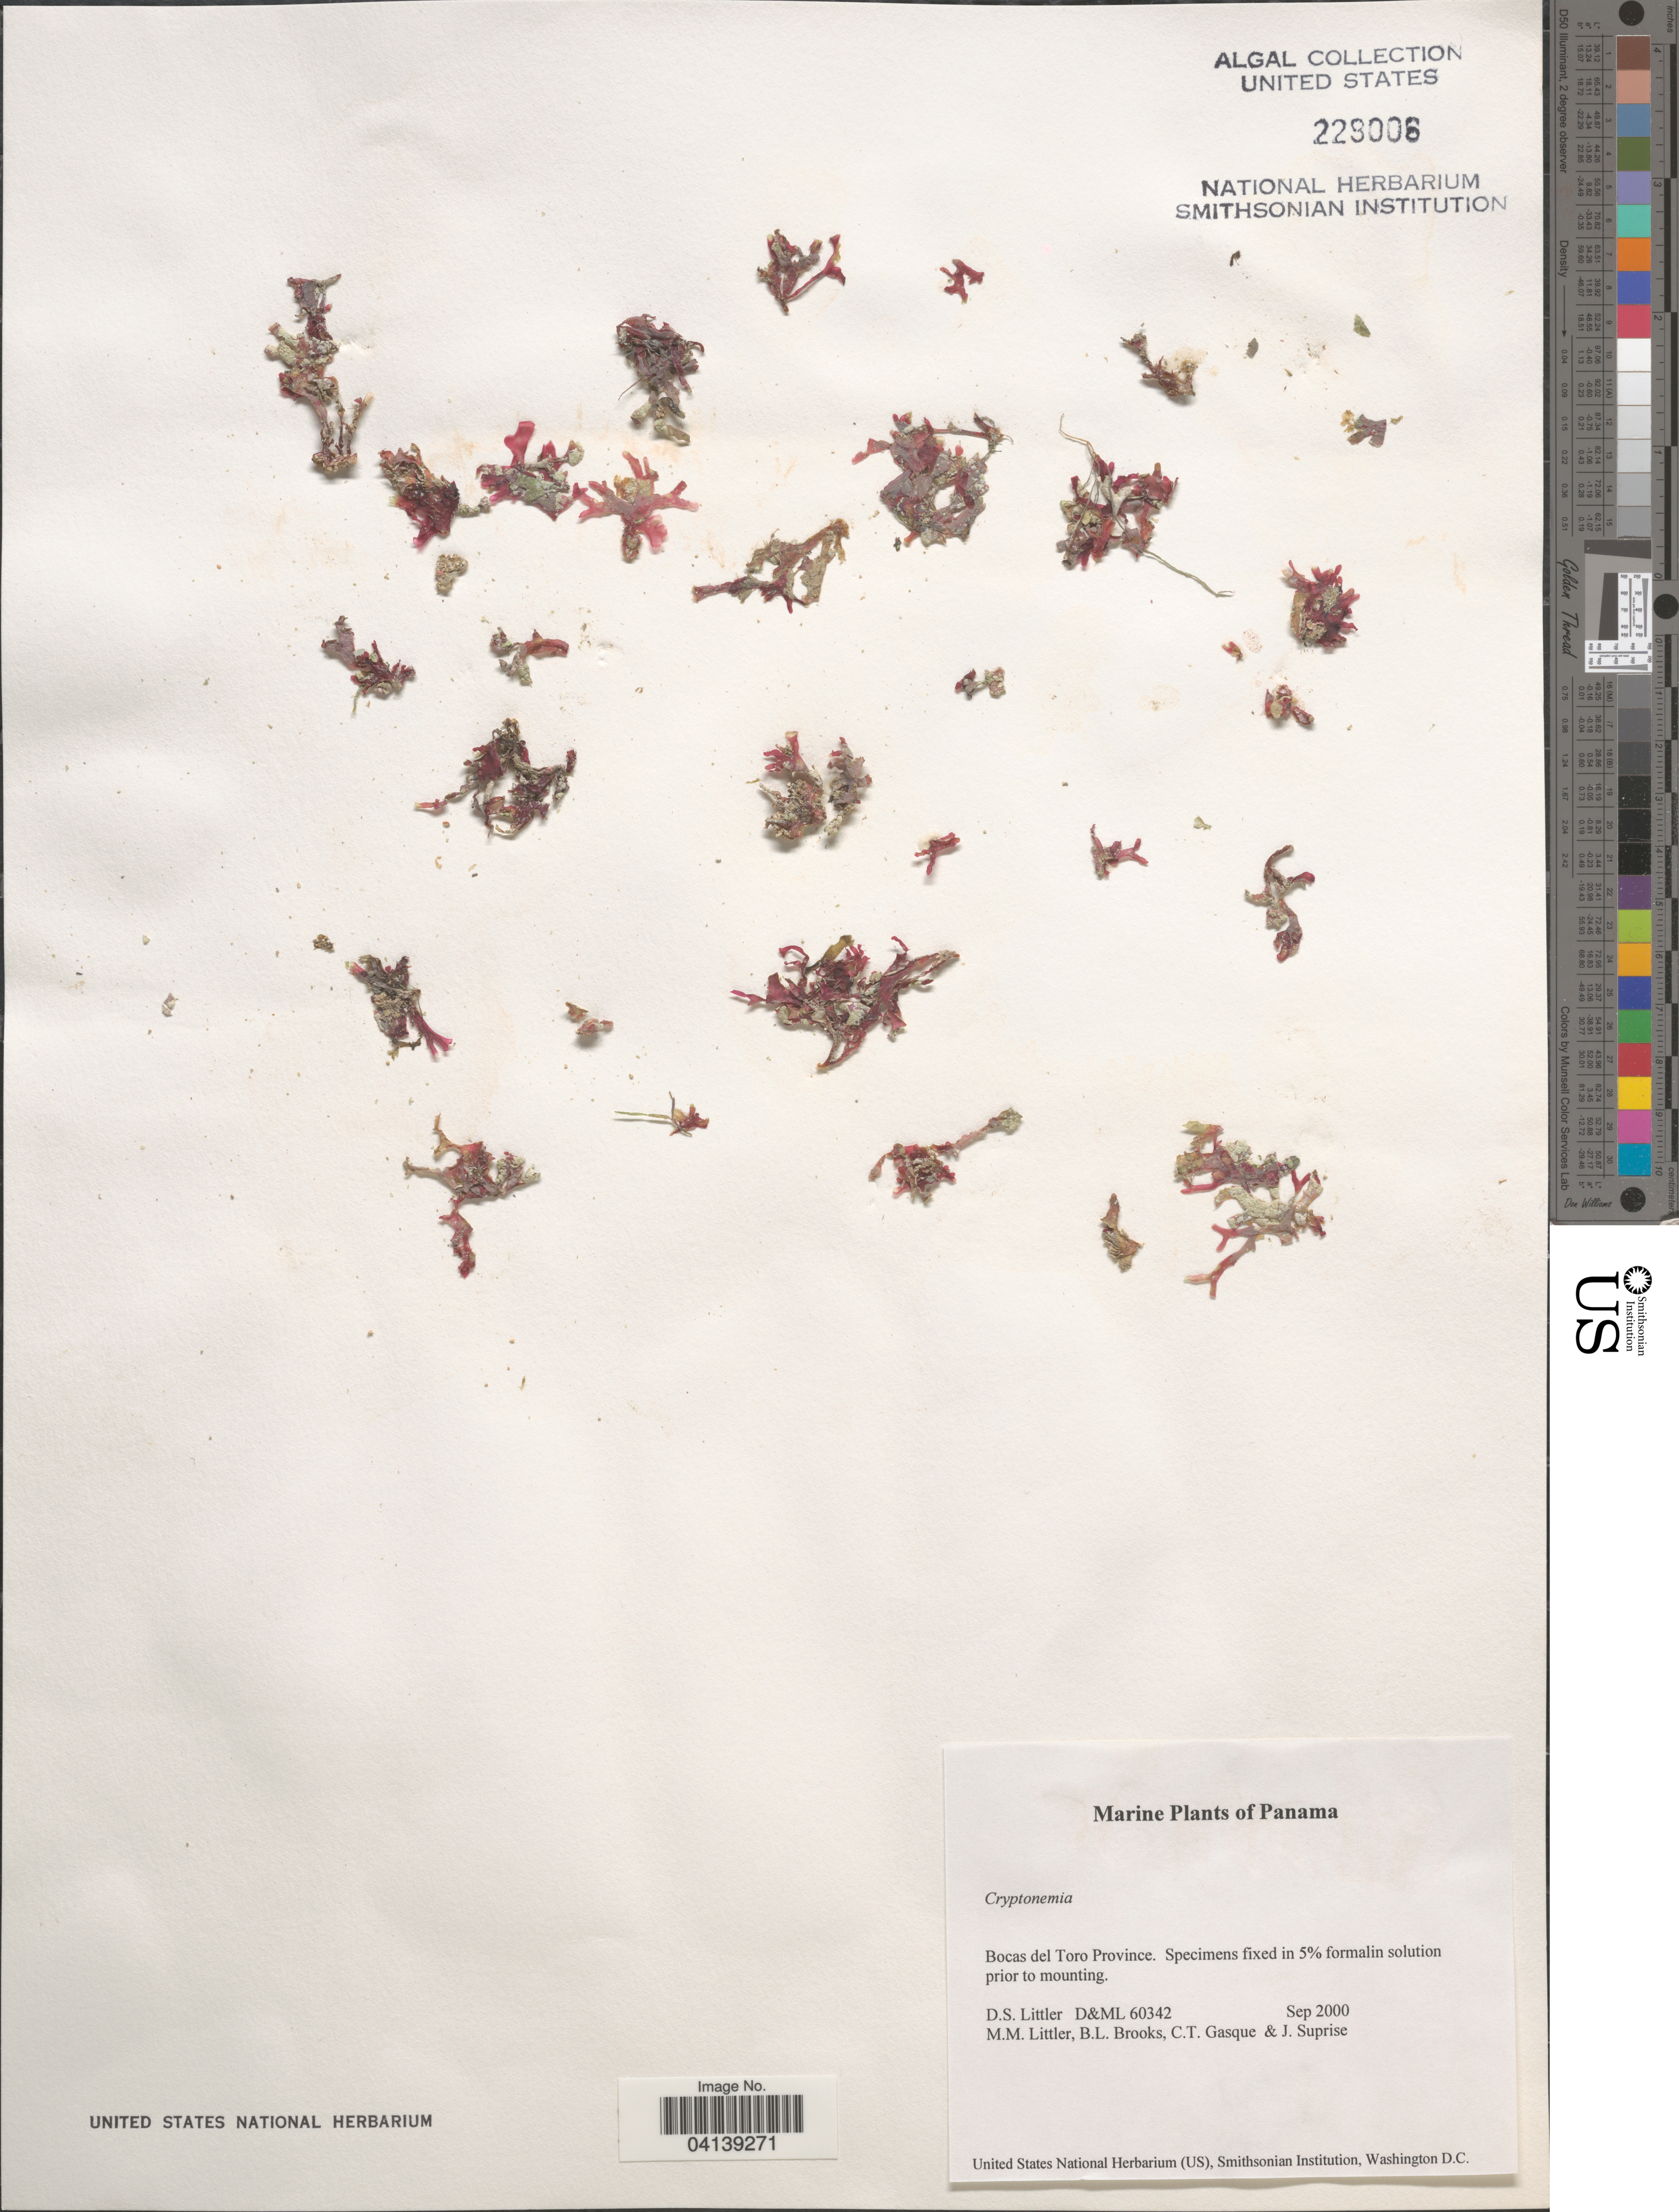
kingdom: Plantae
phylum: Rhodophyta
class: Florideophyceae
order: Halymeniales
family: Halymeniaceae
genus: Cryptonemia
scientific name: Cryptonemia sp.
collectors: D. S. Littler, B. Brooks, C. Gasque & J. Suprise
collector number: D&ML60342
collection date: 2000-09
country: Panama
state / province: Bocas del Toro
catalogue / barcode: US 229006